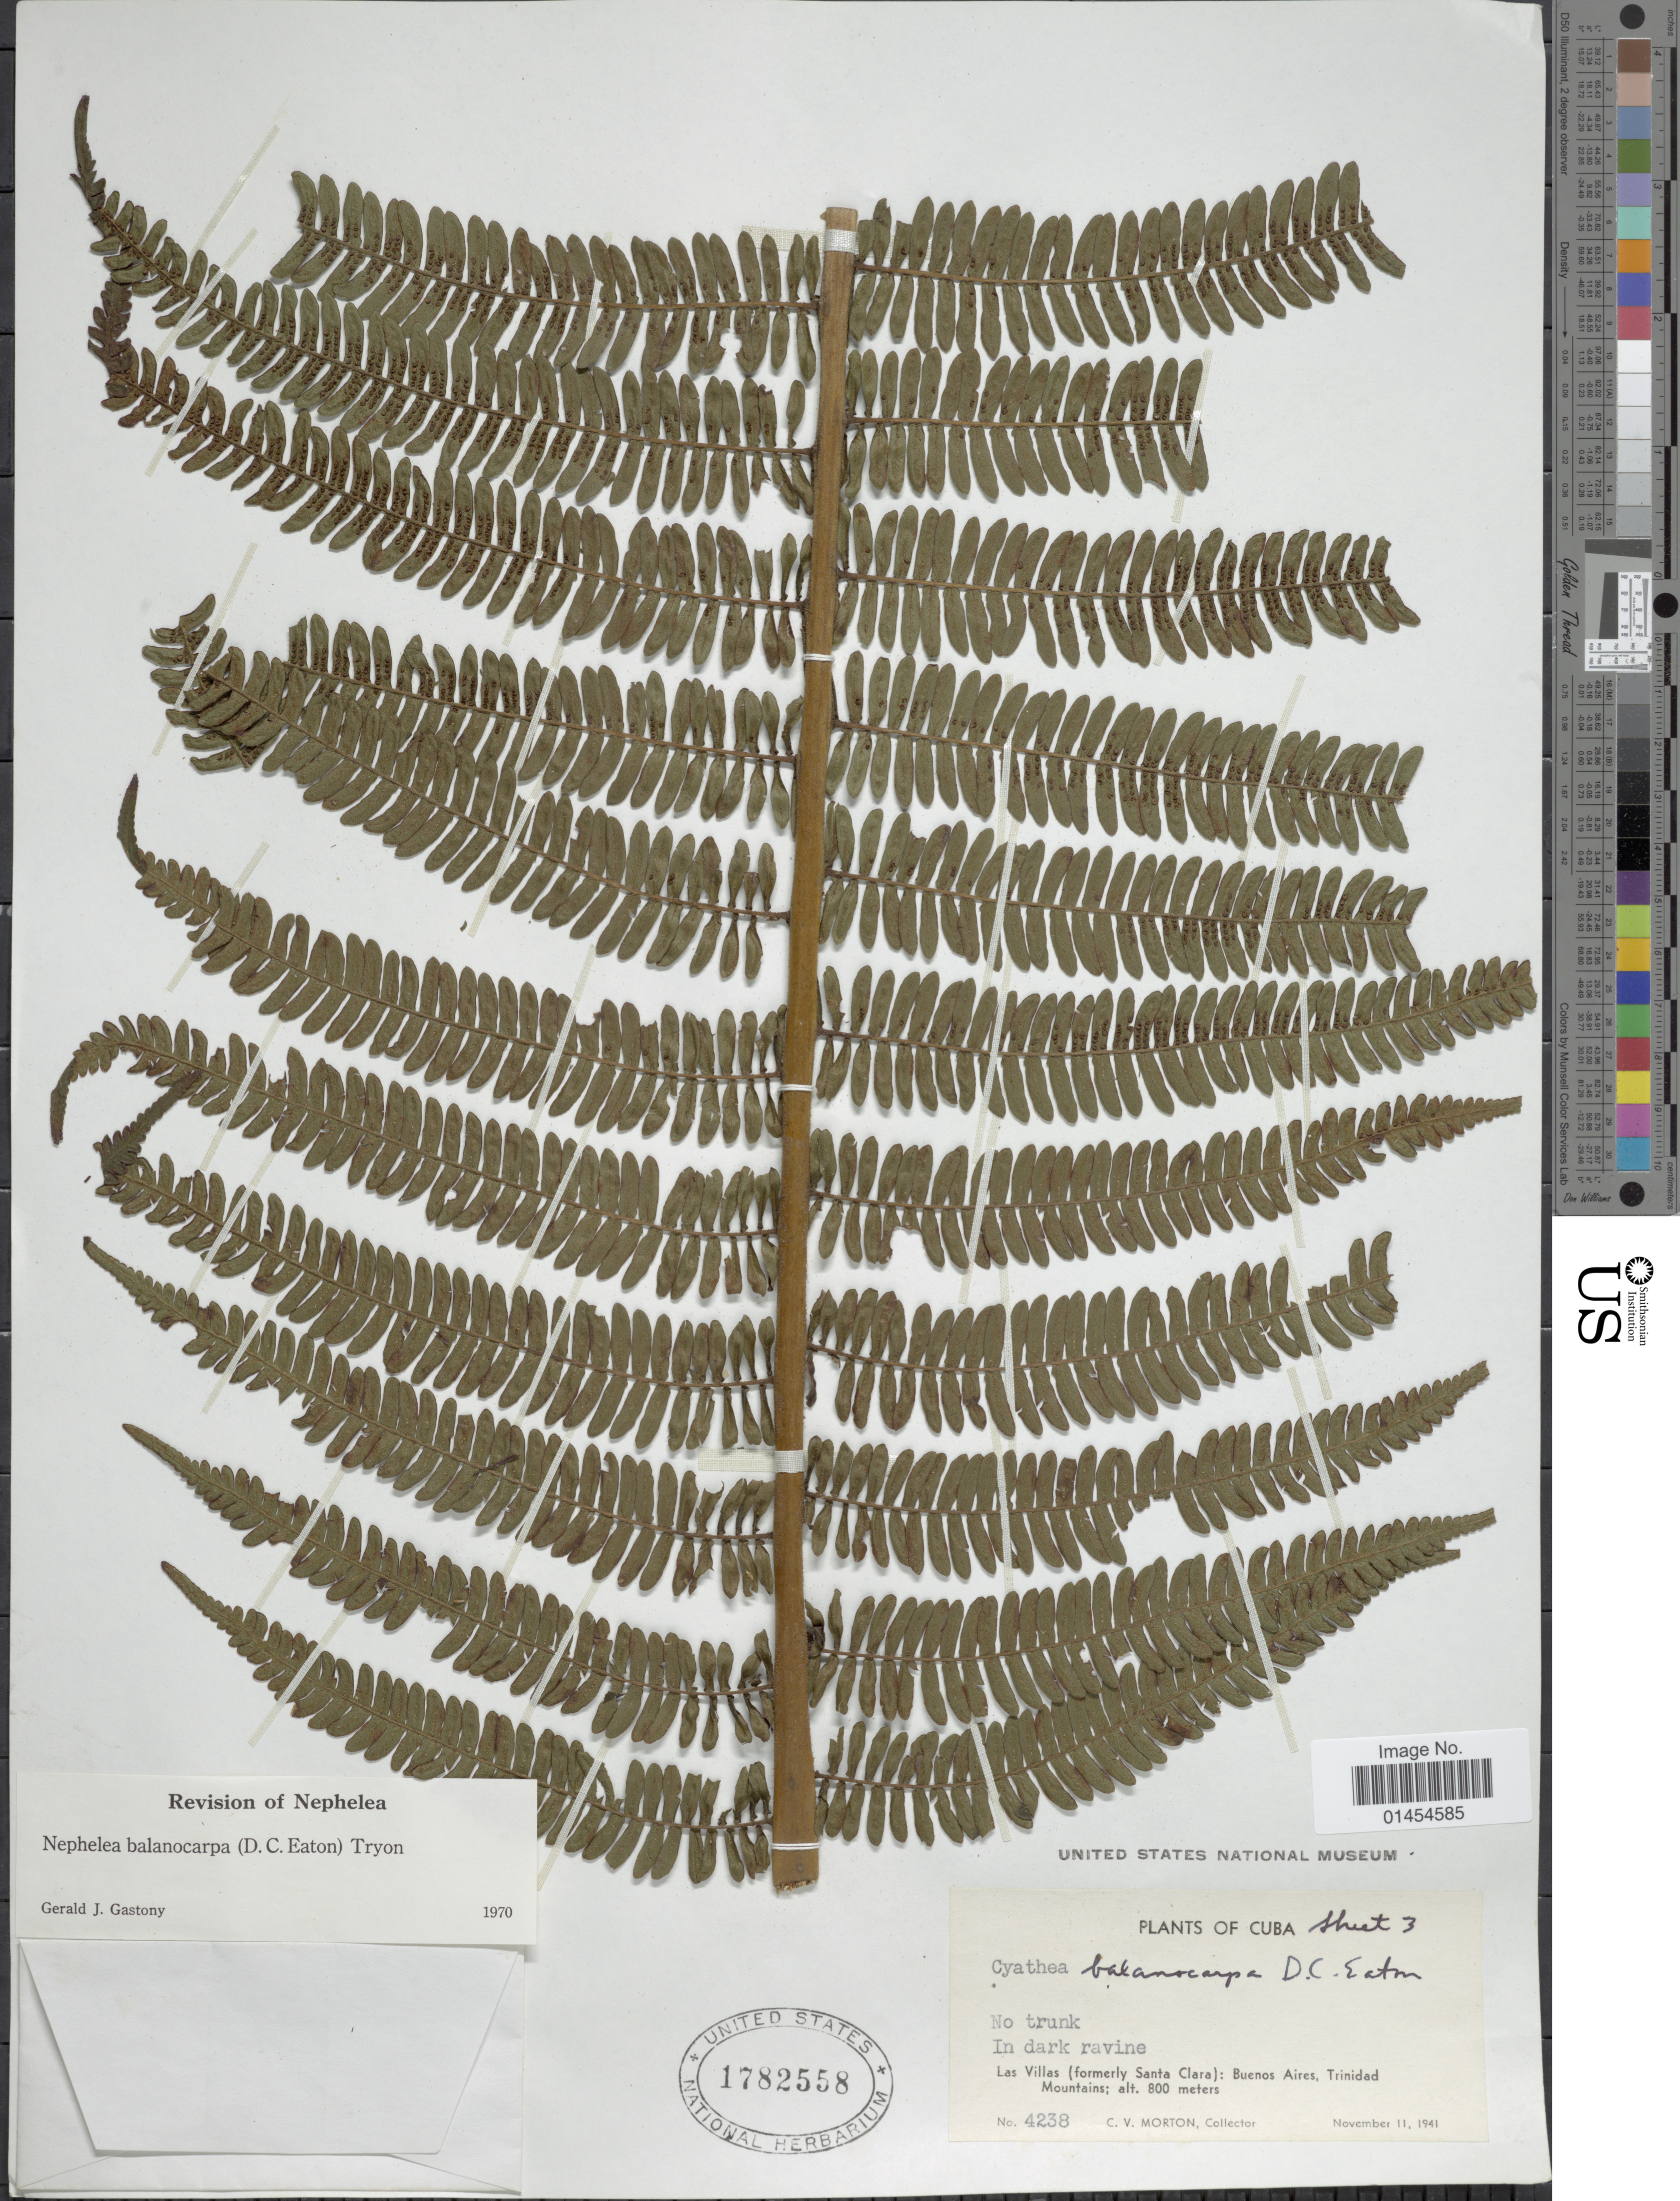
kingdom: Plantae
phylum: Tracheophyta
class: Polypodiopsida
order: Cyatheales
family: Cyatheaceae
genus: Alsophila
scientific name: Alsophila balanocarpa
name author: (D.C. Eaton) D.S. Conant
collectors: C. V. Morton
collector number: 4238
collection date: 1941-11-11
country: Cuba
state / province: Las Villas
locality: (formerly Santa Clara): Buenos Aires, Trinidad Mountains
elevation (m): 800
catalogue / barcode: US 1782558